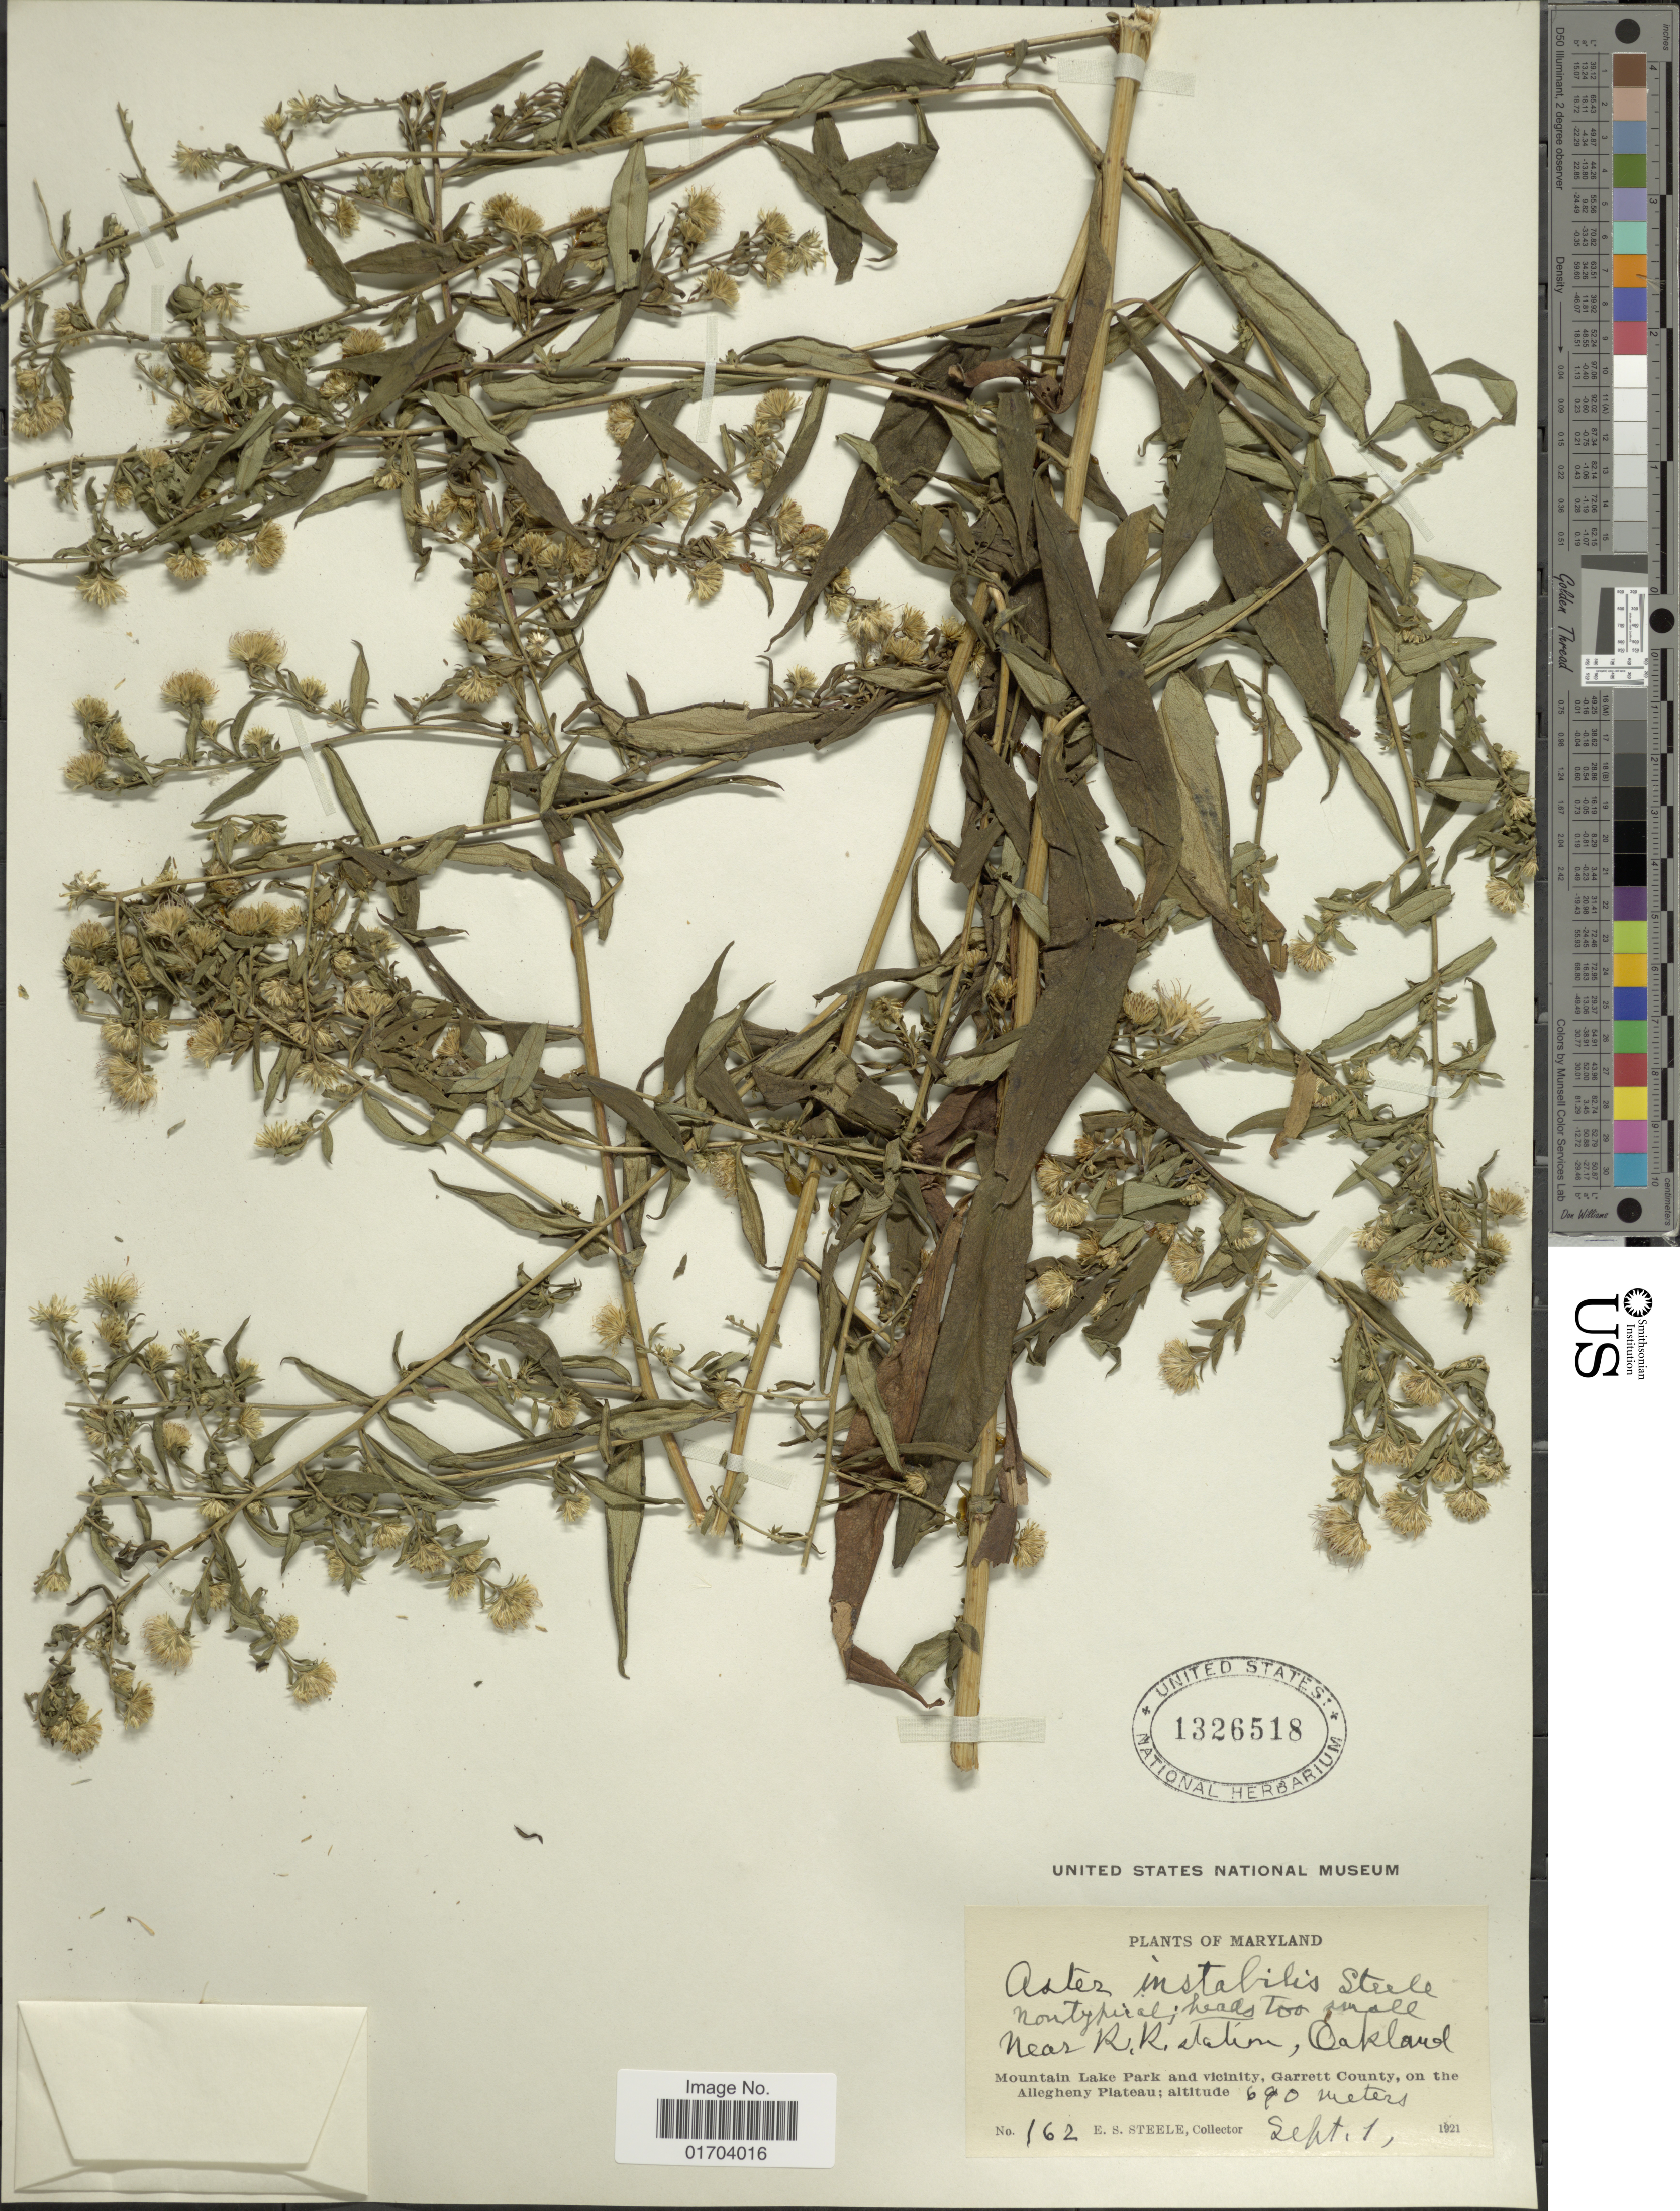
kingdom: Plantae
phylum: Tracheophyta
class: Magnoliopsida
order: Asterales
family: Asteraceae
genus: Aster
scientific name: Aster instabilis E.S. Steele sp. nov. ined.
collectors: E. Steele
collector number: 162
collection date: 1921-09-01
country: United States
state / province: Maryland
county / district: Garrett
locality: Near R. R. station, Oakland, Mountain Lake Park and Vicinity, Garrett County, on the Allegheny Plateau.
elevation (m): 690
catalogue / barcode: US 1326518